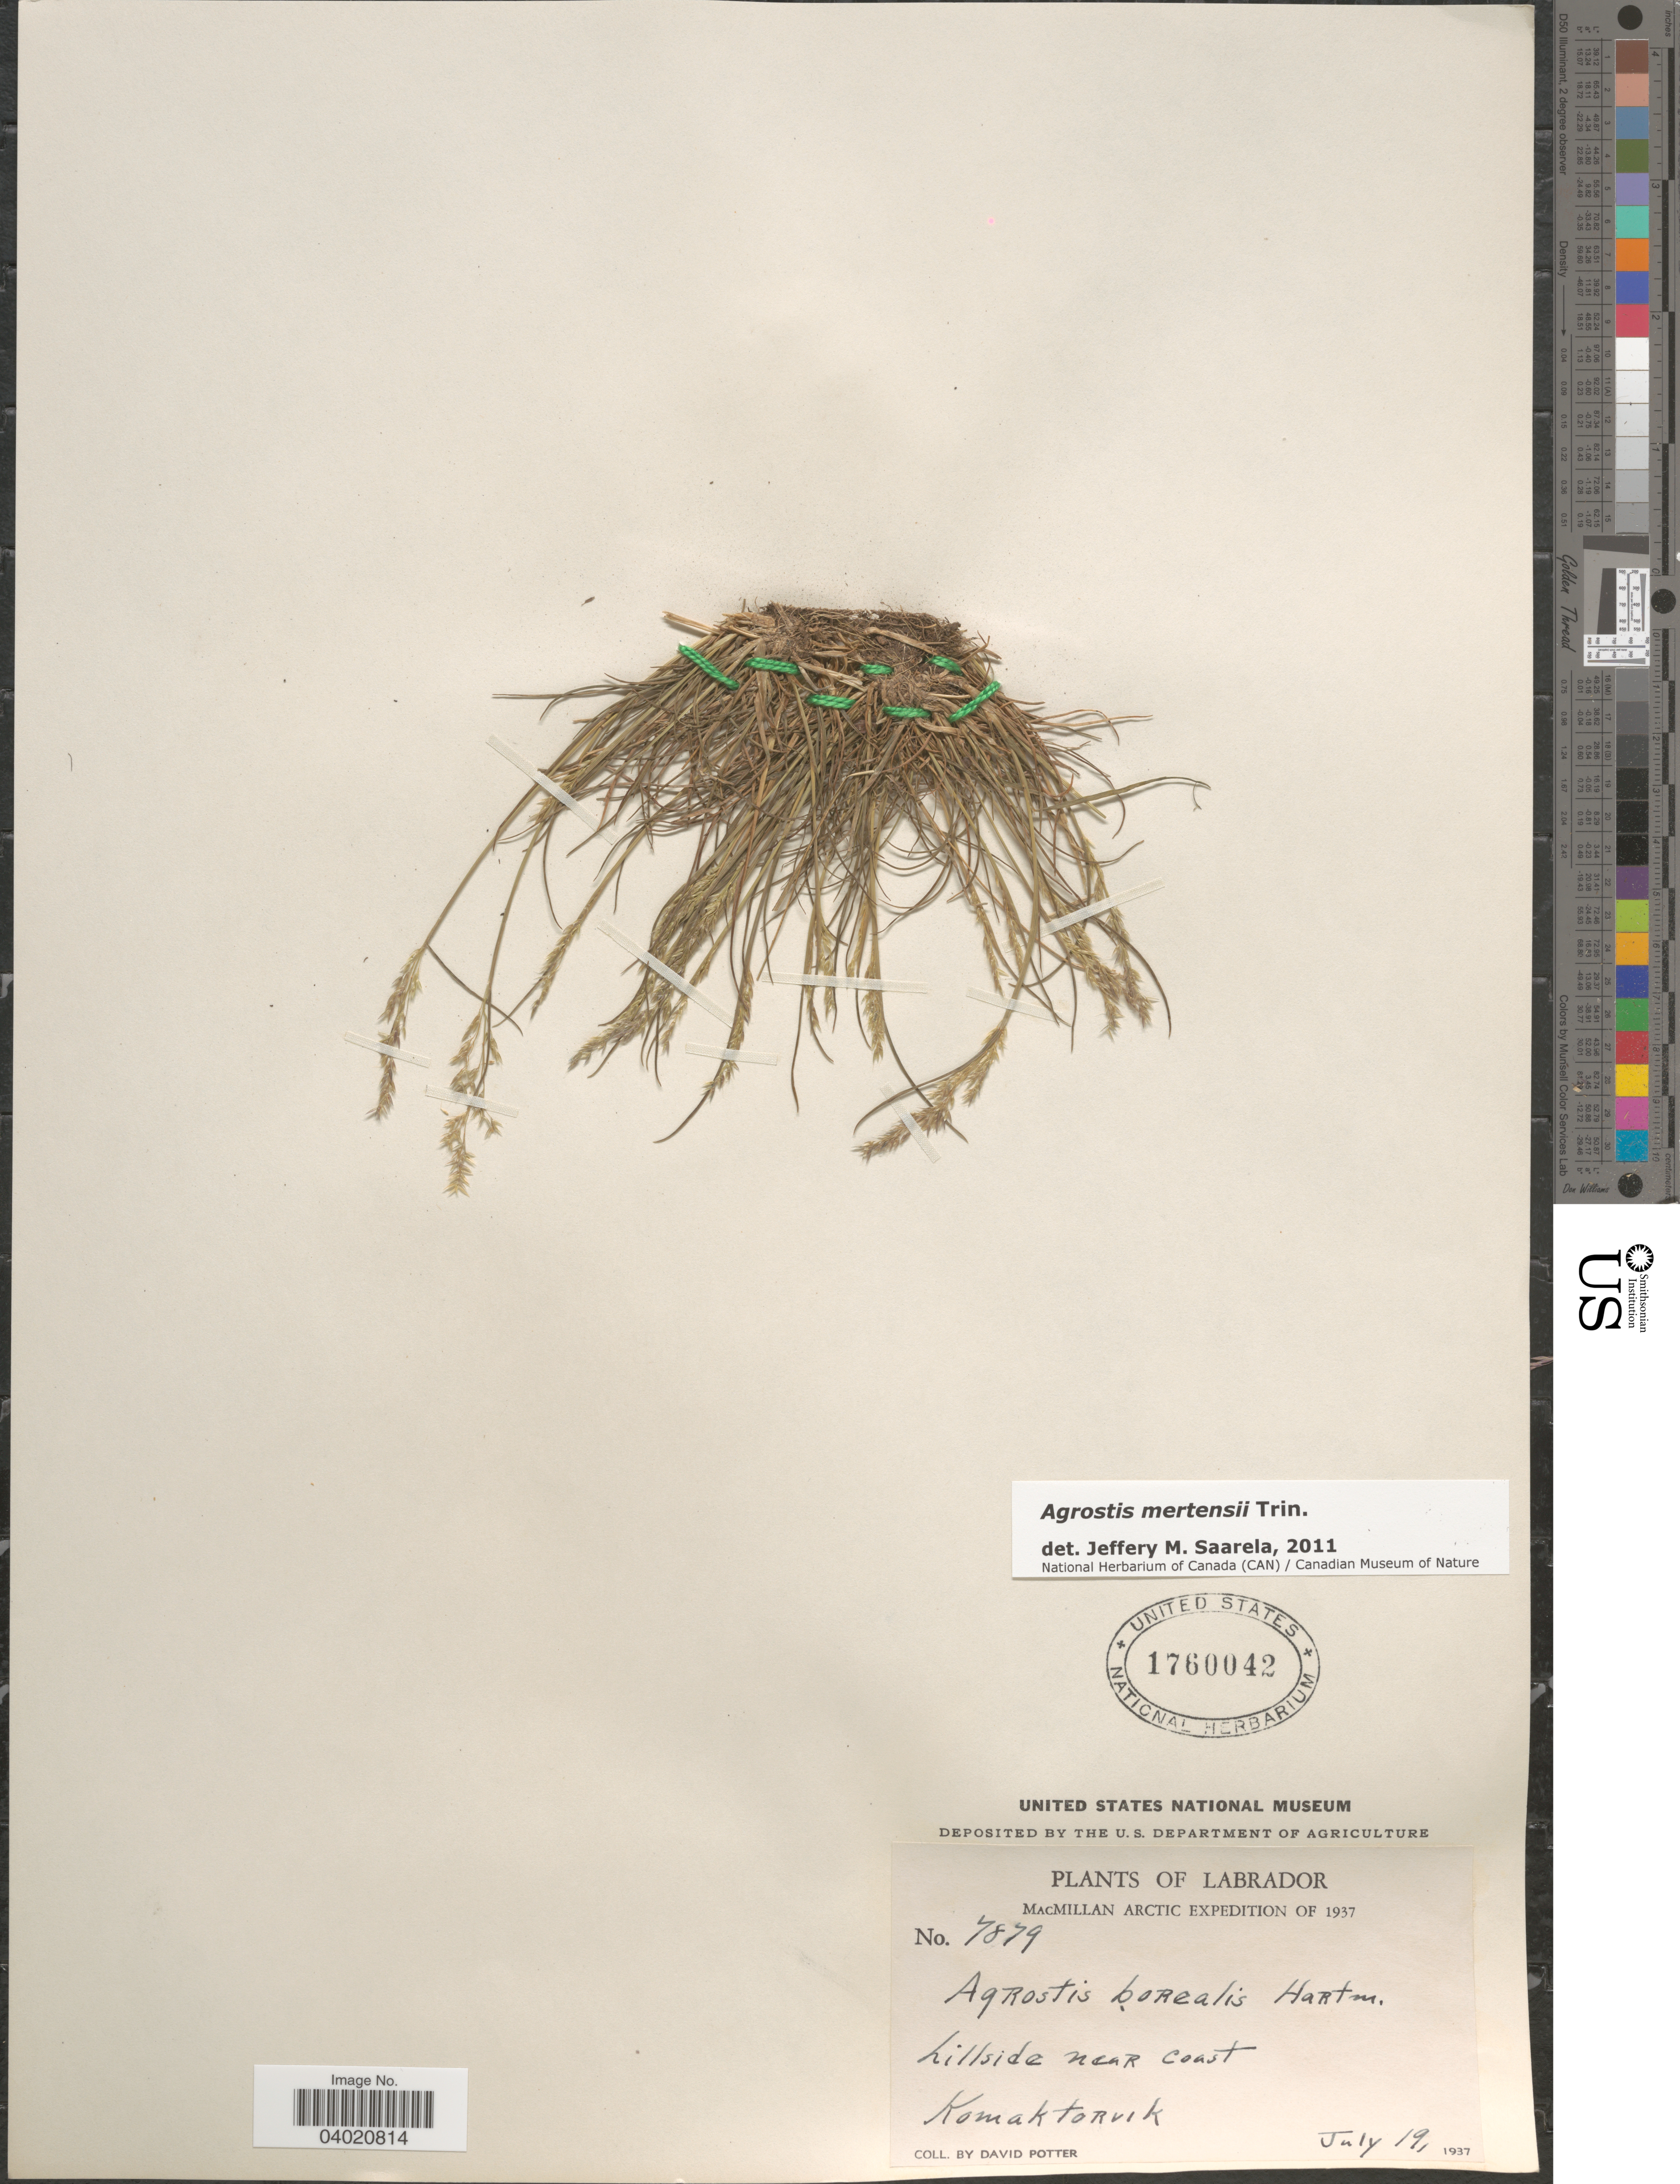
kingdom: Plantae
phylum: Tracheophyta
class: Liliopsida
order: Poales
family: Poaceae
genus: Agrostis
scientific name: Agrostis mertensii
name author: Trin.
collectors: D. Potter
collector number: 7879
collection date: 1937-07-19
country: Canada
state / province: Newfoundland and Labrador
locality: Labrador. Hillside near coast. Komaktorvik.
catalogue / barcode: US 1760042